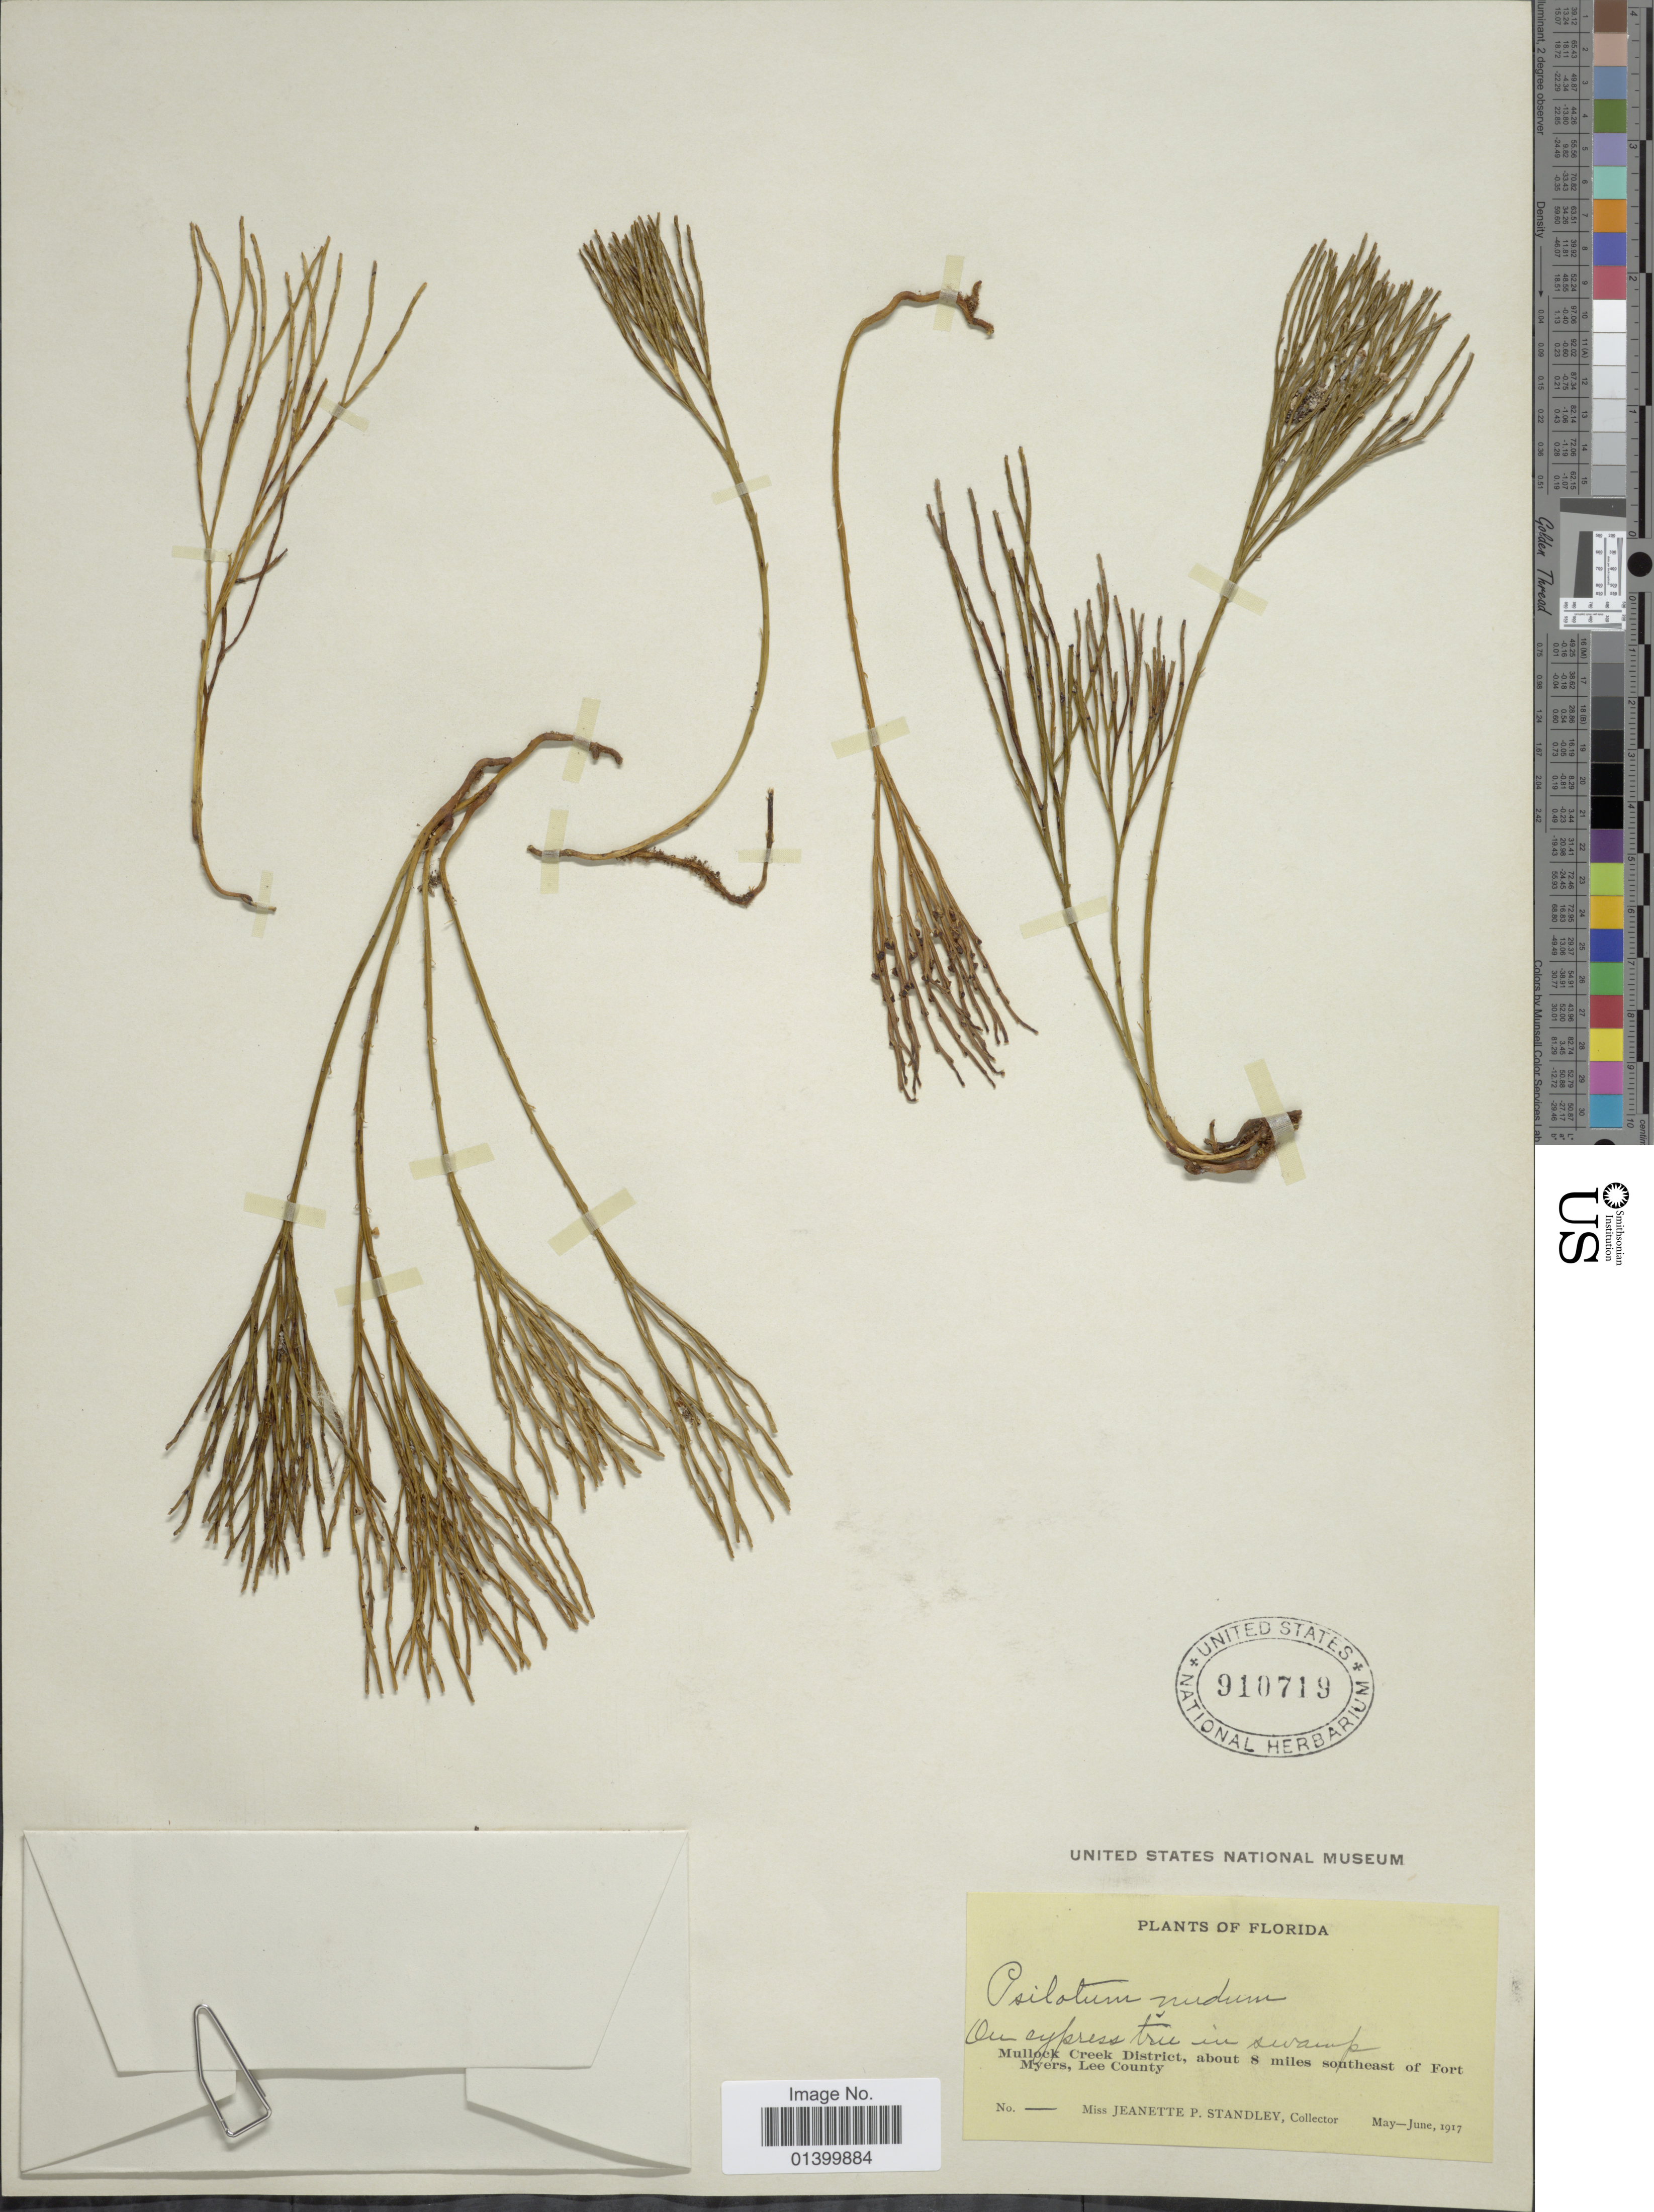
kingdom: Plantae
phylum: Tracheophyta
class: Polypodiopsida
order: Psilotales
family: Psilotaceae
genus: Psilotum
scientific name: Psilotum nudum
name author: (L.) P. Beauv.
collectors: J. P. Standley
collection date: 1917-05/1917-06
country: United States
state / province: Florida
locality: Mullock Creek District, about 8 miles southeast of Fort Myers, Lee County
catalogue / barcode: US 910719